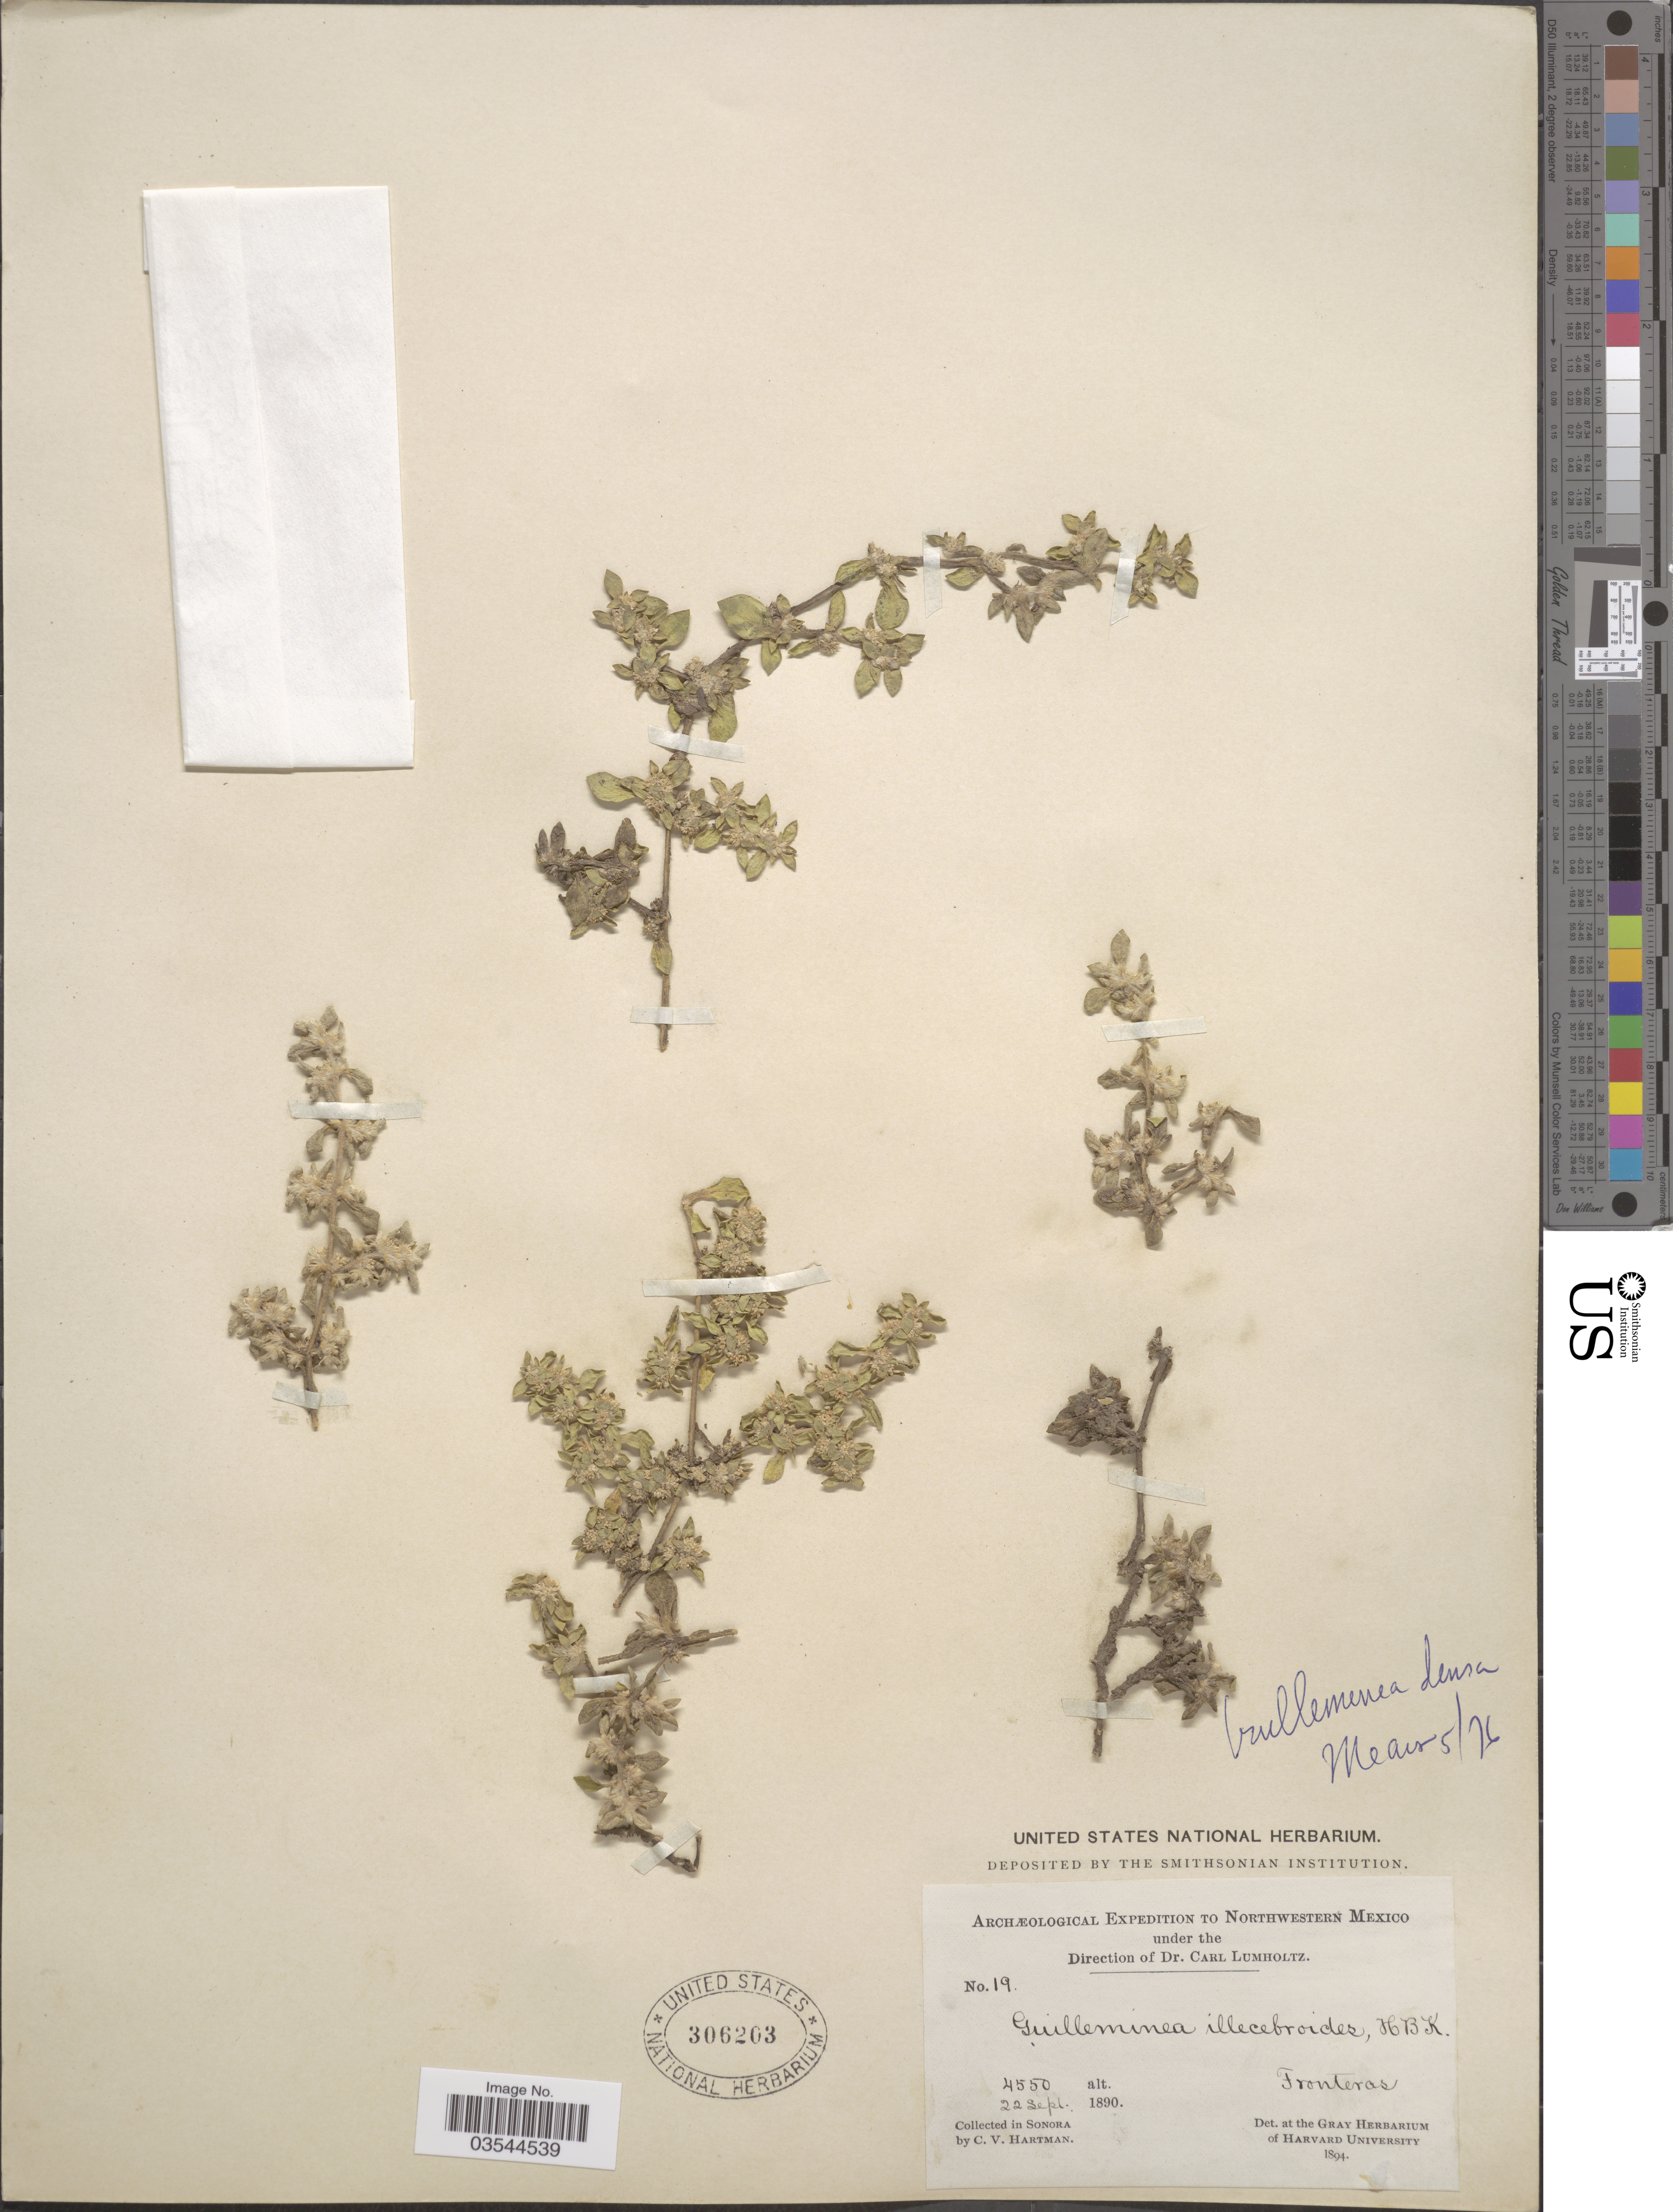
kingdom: Plantae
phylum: Tracheophyta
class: Magnoliopsida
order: Caryophyllales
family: Amaranthaceae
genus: Guilleminea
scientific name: Guilleminea densa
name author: (Humb. & Bonpl. ex Schult.) Moq.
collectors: C. V. Hartman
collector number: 19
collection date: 1890-09-22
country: Mexico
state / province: Sonora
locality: Northwestern Mexico. Fronteras.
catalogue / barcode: US 306203